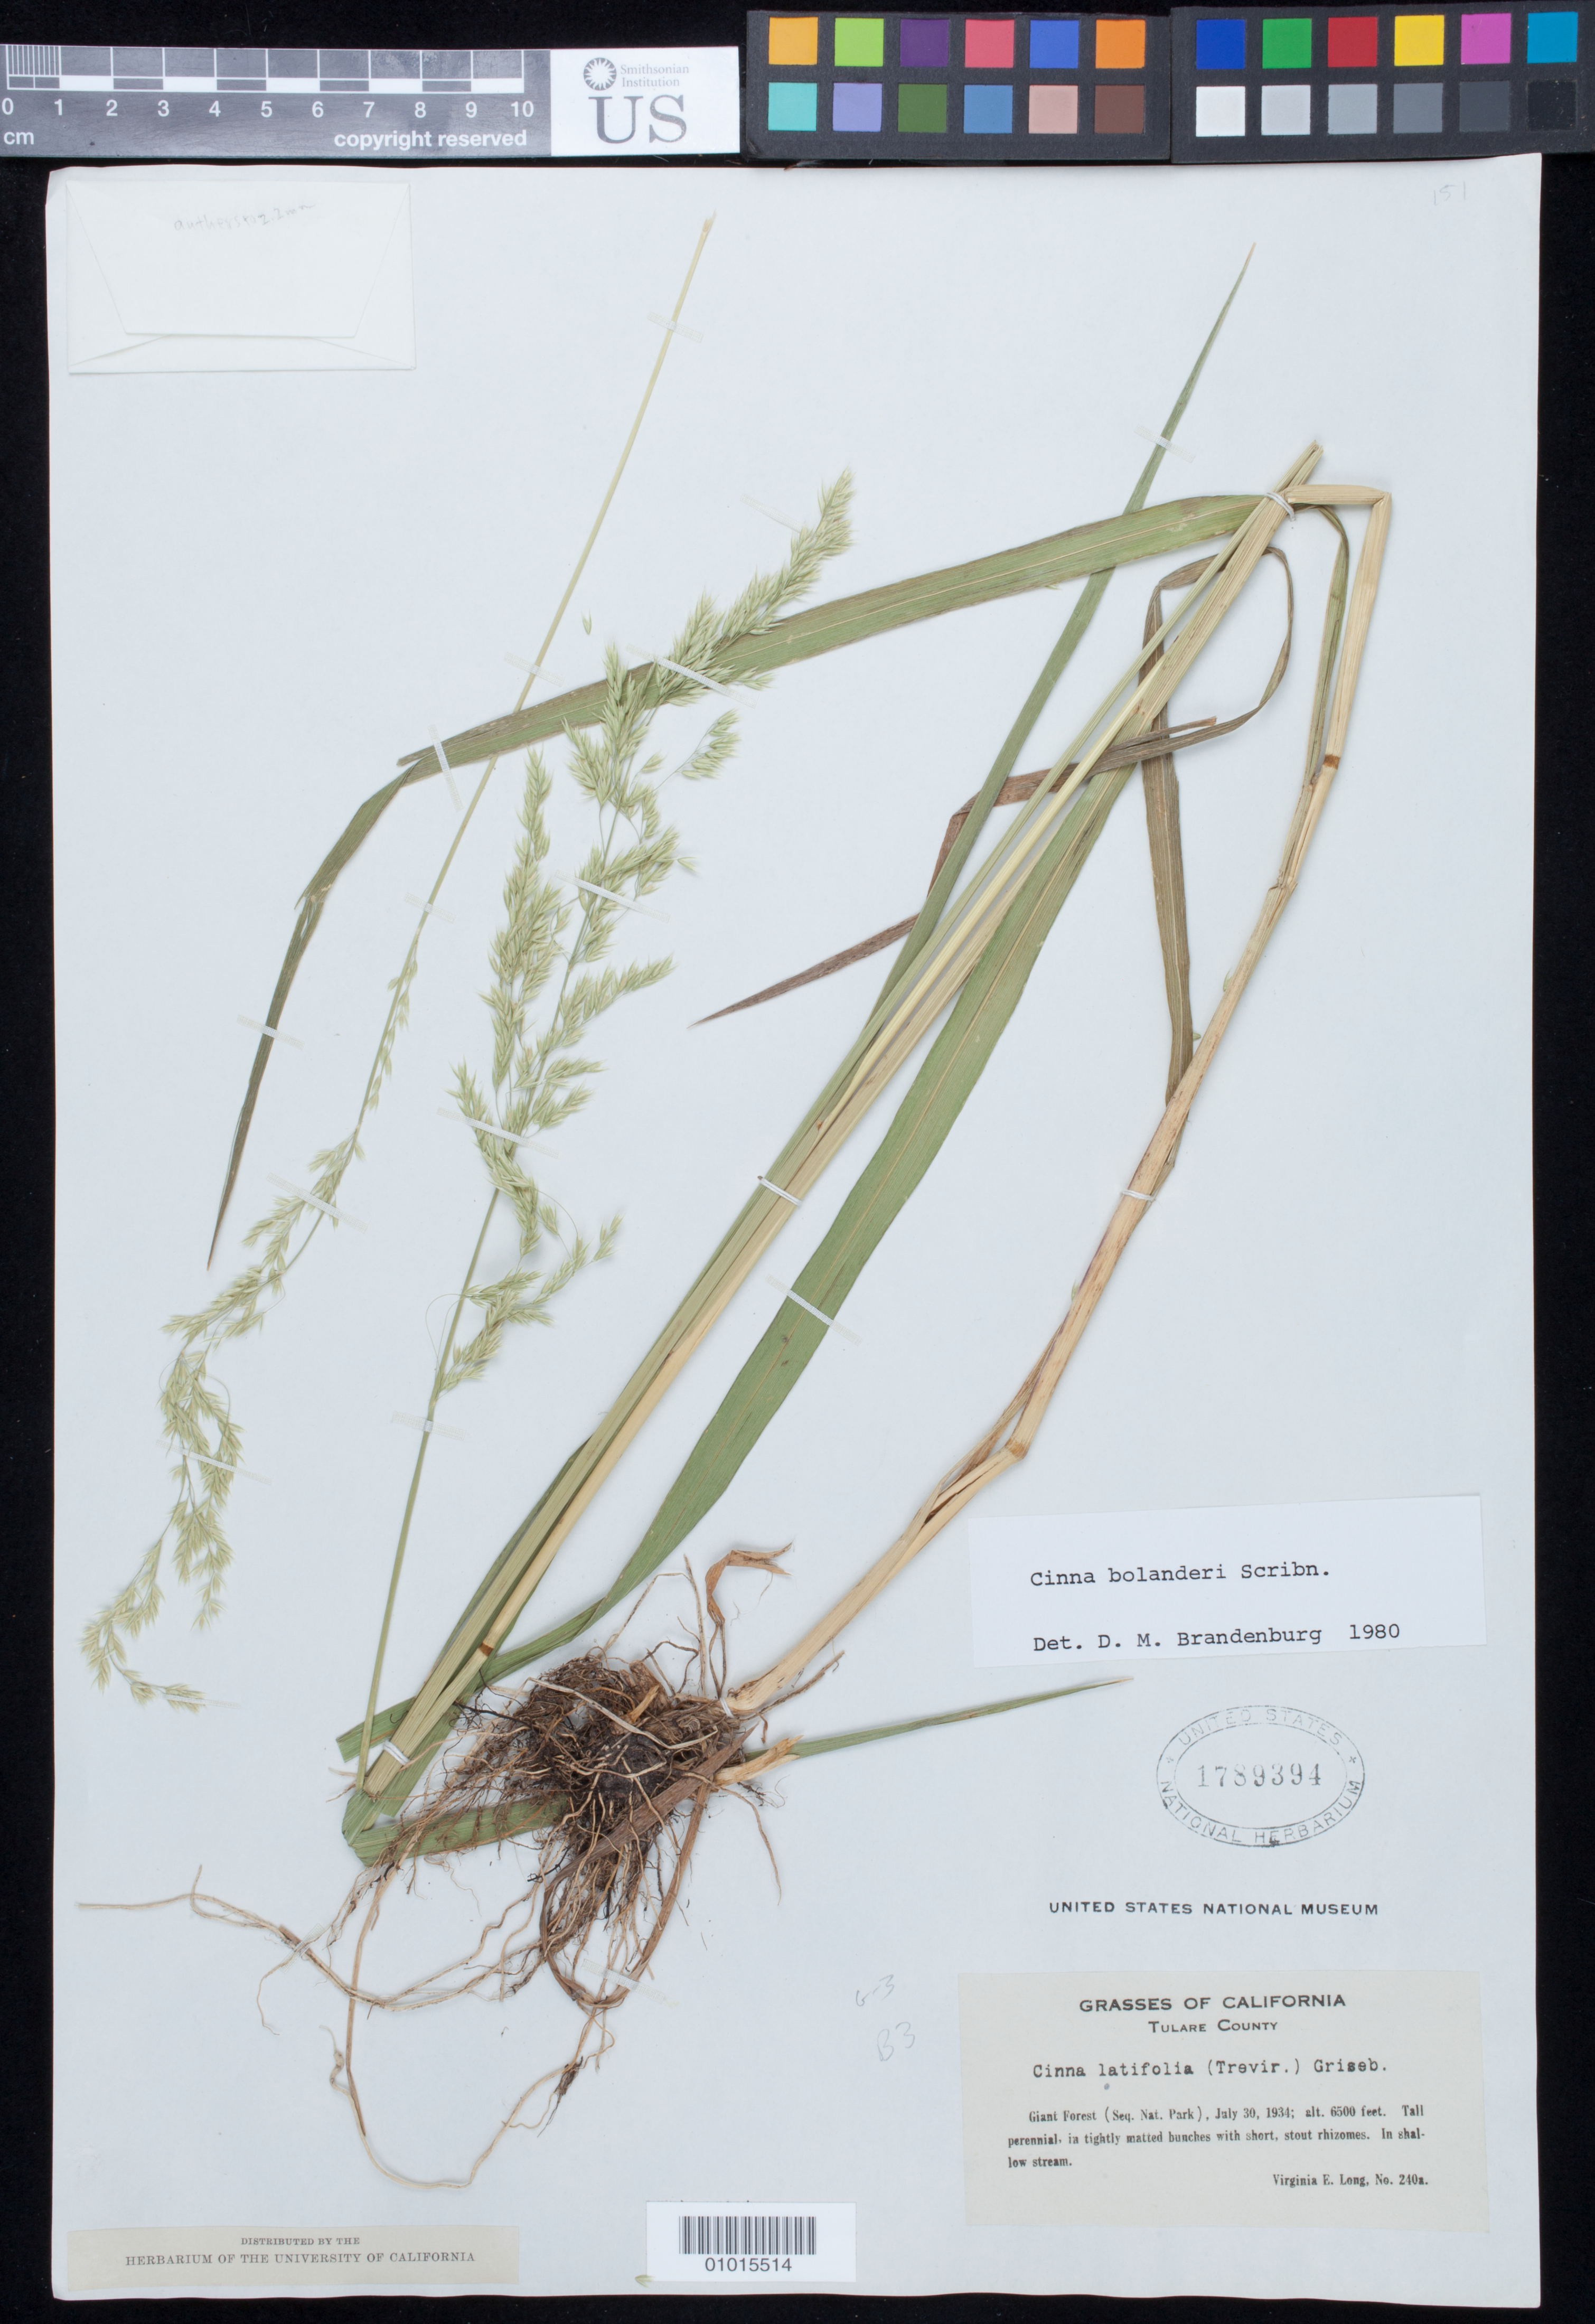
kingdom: Plantae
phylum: Tracheophyta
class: Liliopsida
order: Poales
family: Poaceae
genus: Cinna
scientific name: Cinna bolanderi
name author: Scribn.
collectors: V. Long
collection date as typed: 30 Jul 1934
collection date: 1934-07-30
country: United States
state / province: California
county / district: Tulare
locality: Giant Forest (Seq. Nat. Park). Tall perennial, in tightly matted bunches with short, stout rhizomes. In shallow stream.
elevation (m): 1981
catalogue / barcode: US 1789394